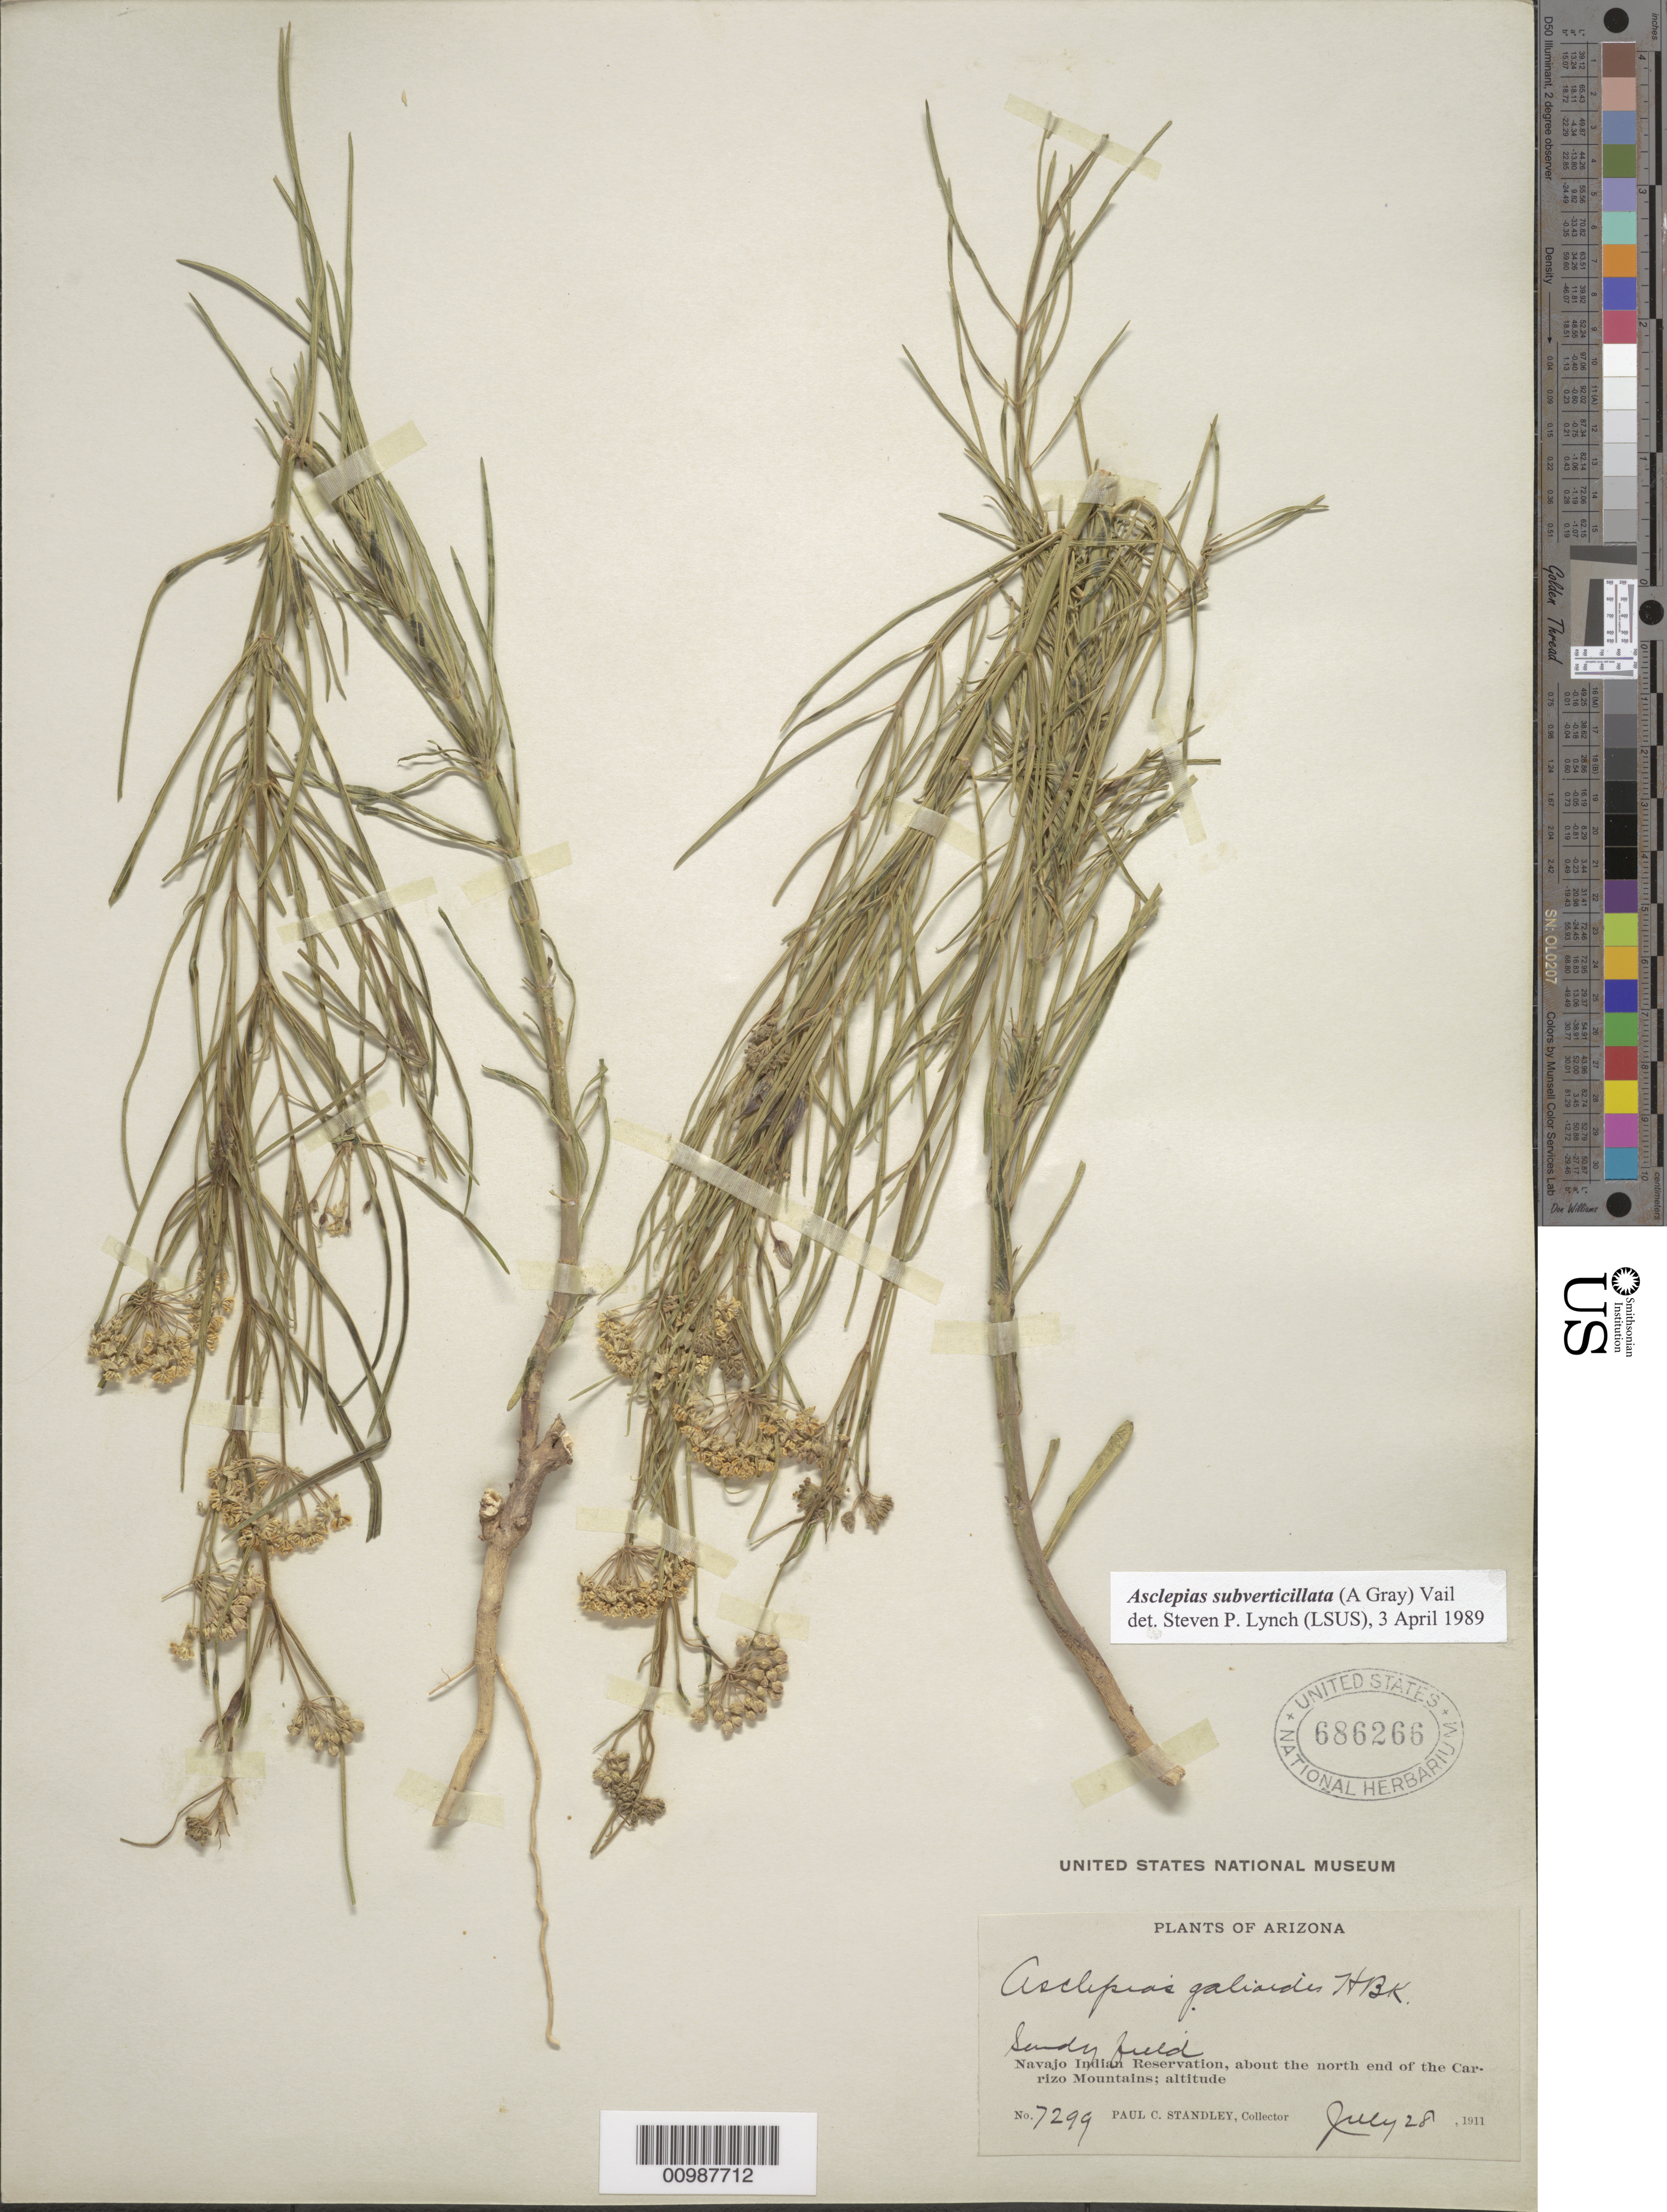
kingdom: Plantae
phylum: Tracheophyta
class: Magnoliopsida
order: Gentianales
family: Apocynaceae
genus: Asclepias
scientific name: Asclepias subverticillata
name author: (A. Gray) Vail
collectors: P. C. Standley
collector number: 7299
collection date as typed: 28 Jul 1911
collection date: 1911-07-28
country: United States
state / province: Arizona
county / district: Apache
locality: Navajo Indian Reservation, N. end of the Carrizo Mts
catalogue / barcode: US 686266